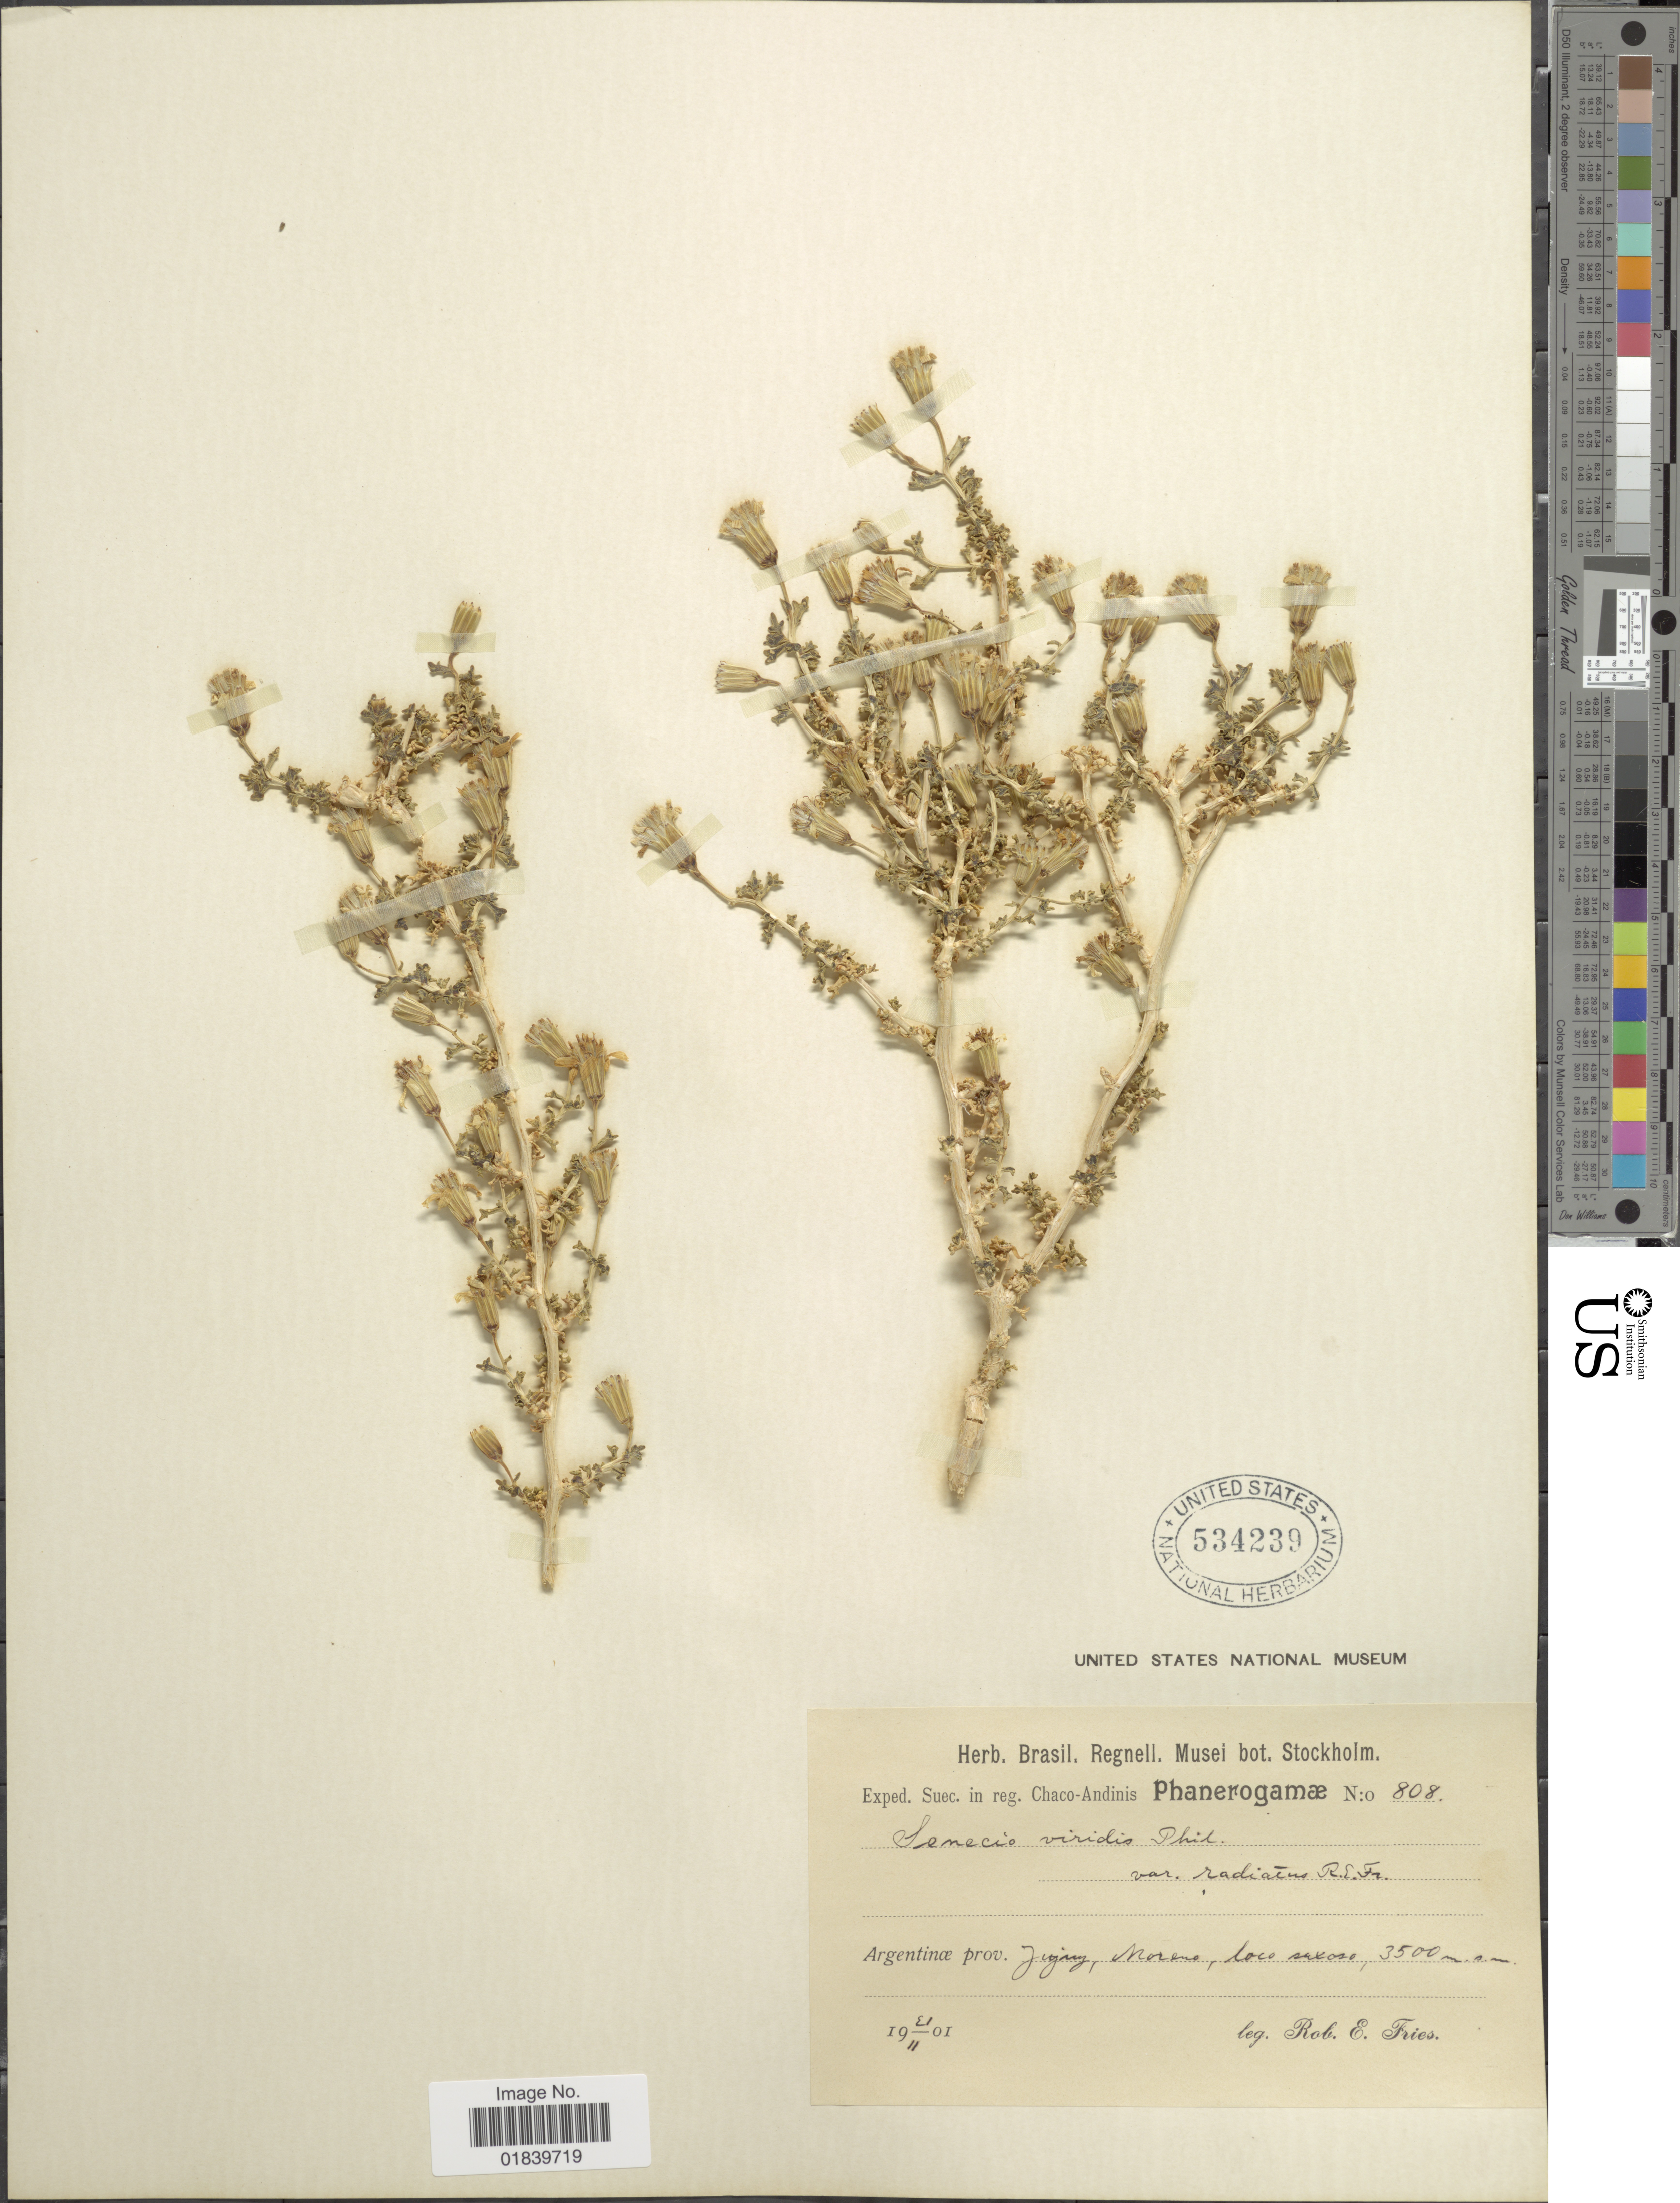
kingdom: Plantae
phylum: Tracheophyta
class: Magnoliopsida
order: Asterales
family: Asteraceae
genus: Senecio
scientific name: Senecio viridis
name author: Phil.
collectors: R. E. Fries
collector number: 808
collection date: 1901-11-13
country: Argentina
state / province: Jujuy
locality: Argentinae prov. Jujuy, Moreno, loco saxoso.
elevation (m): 3500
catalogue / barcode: US 534239